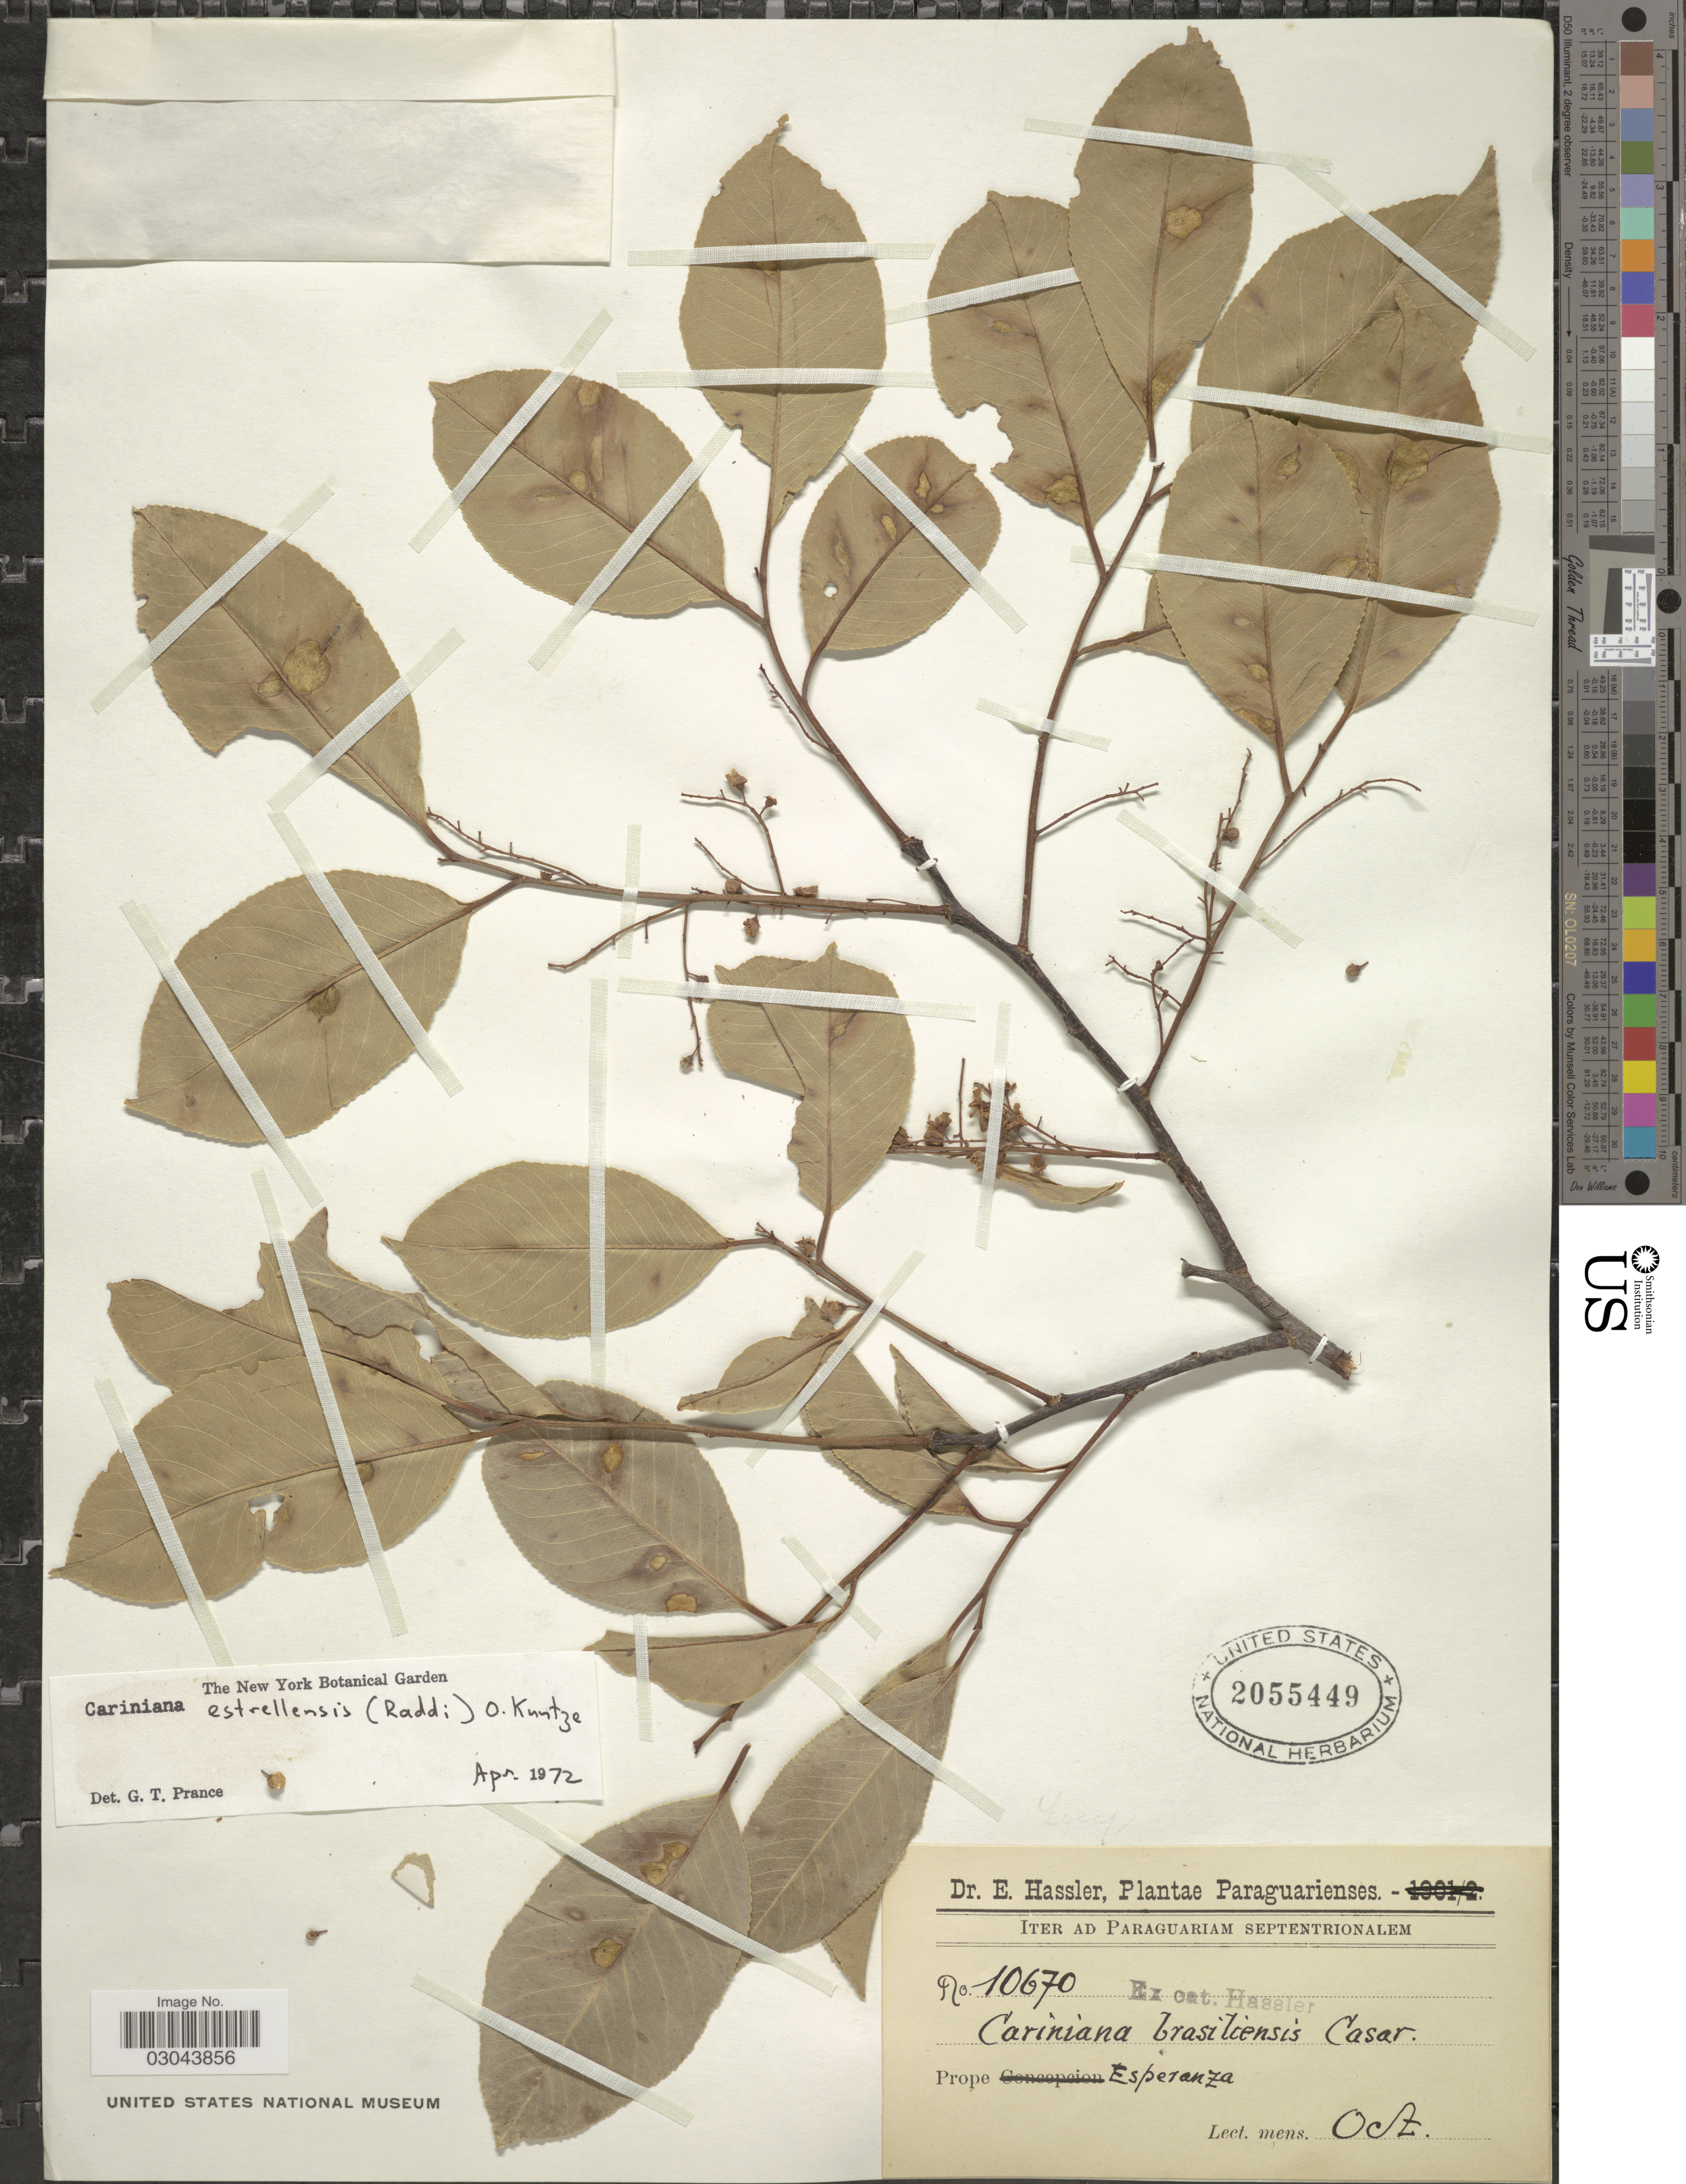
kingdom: Plantae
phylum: Tracheophyta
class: Magnoliopsida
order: Ericales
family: Lecythidaceae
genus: Cariniana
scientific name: Cariniana estrellensis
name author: (Raddi) Kuntze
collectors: E. Hassler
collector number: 10670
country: Paraguay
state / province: Paraguari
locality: Paraguarienses. Prope Esperanza.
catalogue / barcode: US 2055449